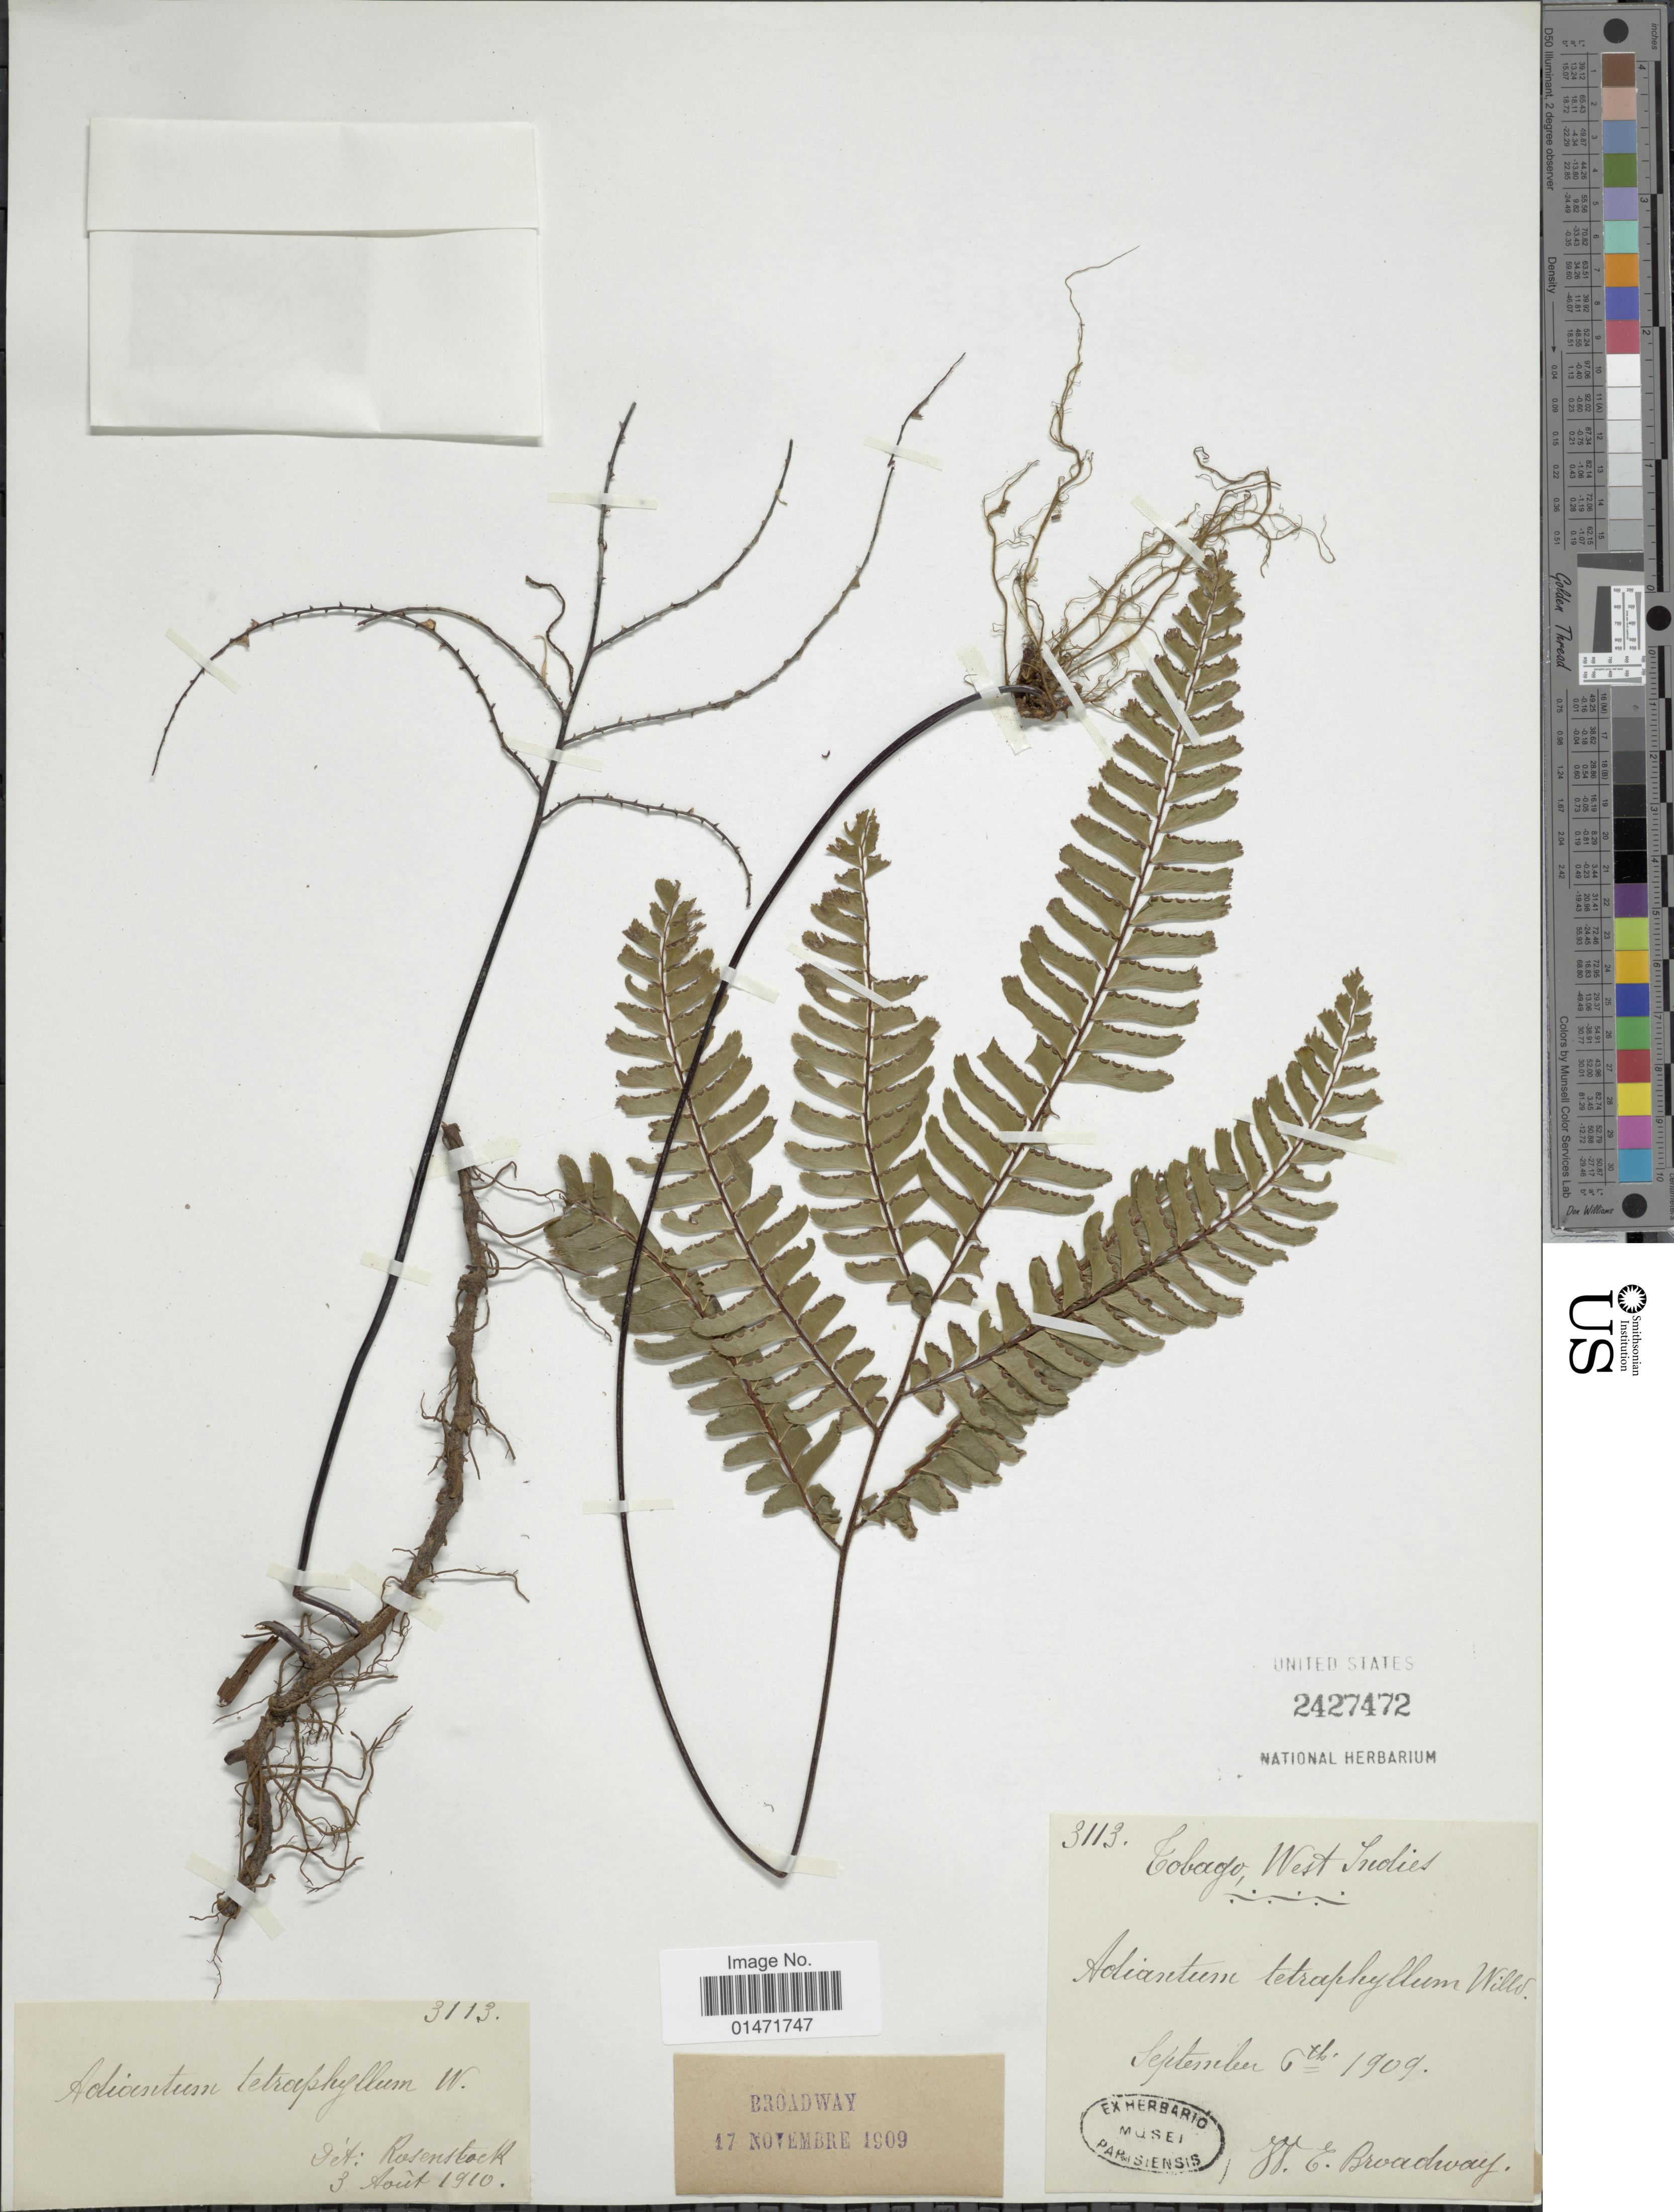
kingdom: Plantae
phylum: Tracheophyta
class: Polypodiopsida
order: Polypodiales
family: Pteridaceae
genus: Adiantum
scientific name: Adiantum tetraphyllum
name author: Humb. & Bonpl. ex Willd.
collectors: W. E. Broadway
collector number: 3113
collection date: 1909-09-06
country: Trinidad and Tobago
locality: Tobago, West Indies.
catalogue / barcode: US 2427472